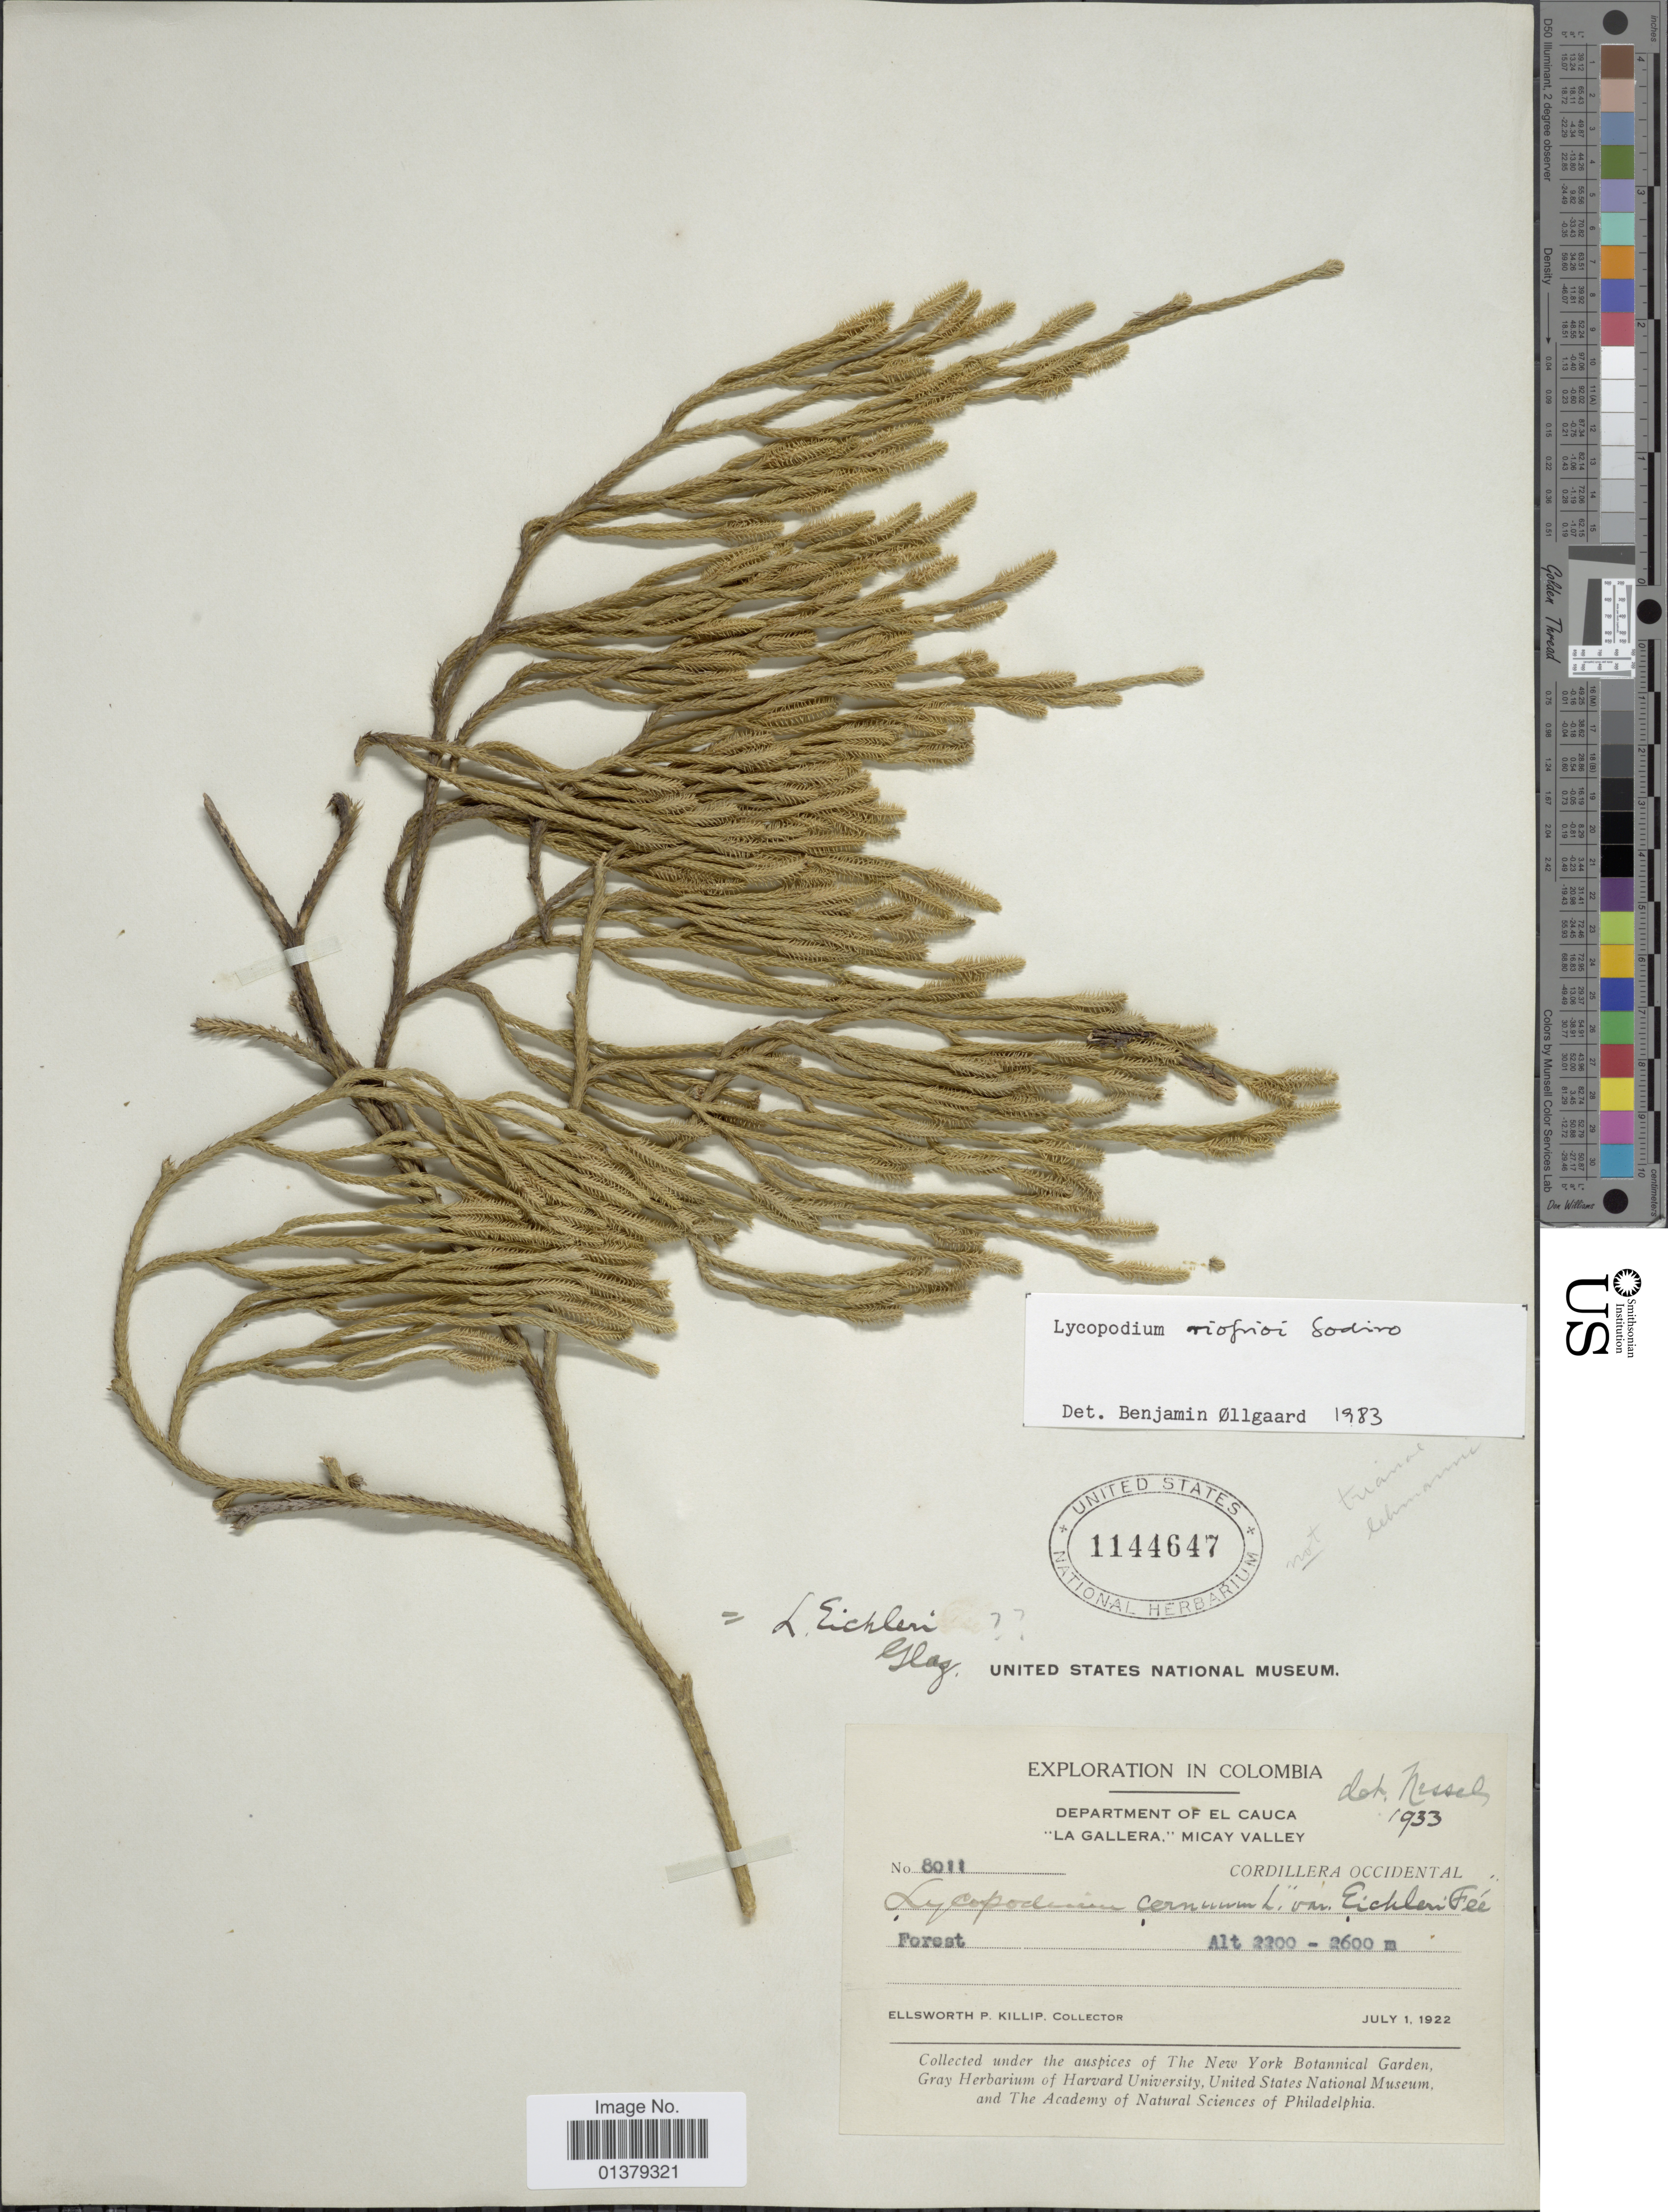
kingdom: Plantae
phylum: Tracheophyta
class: Lycopodiopsida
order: Lycopodiales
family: Lycopodiaceae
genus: Palhinhaea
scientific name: Palhinhaea riofrioi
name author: (Sodiro) Holub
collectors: E. P. Killip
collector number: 8011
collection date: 1922-07-01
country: Colombia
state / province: Cauca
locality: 'La Gallera' Micay Valley, Cordillera Occidental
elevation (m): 2300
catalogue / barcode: US 1144647